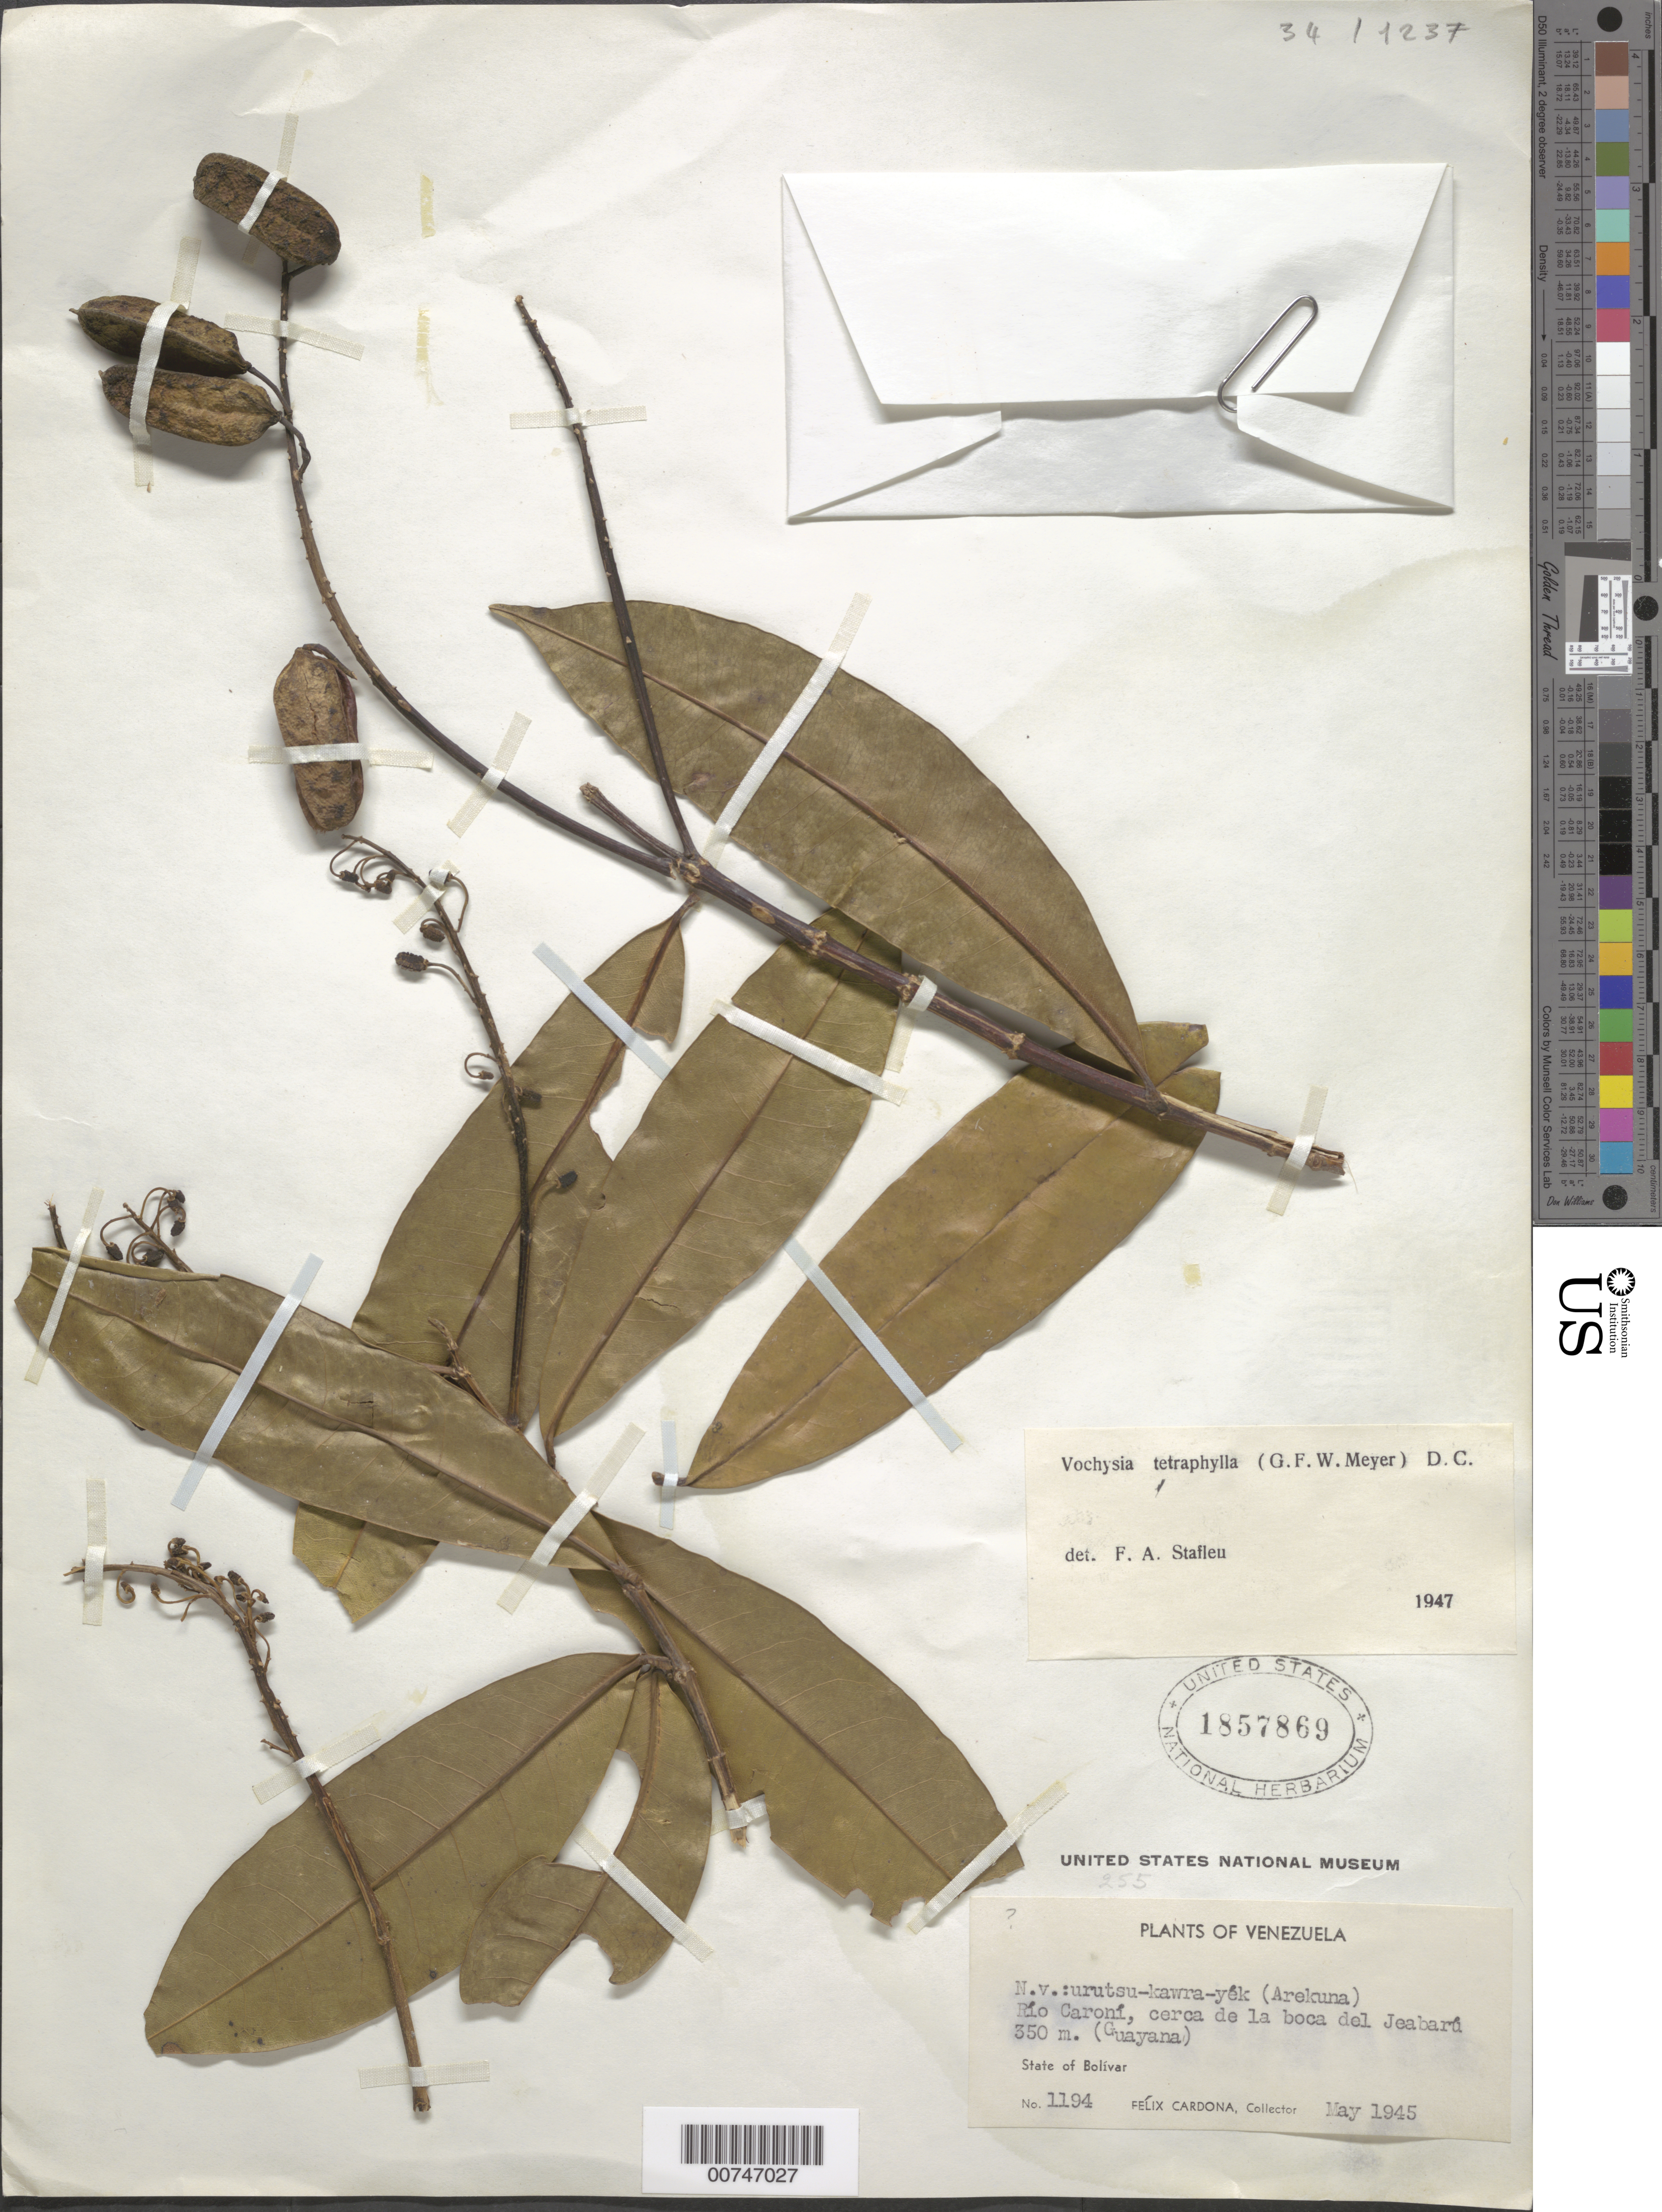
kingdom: Plantae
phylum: Tracheophyta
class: Magnoliopsida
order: Myrtales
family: Vochysiaceae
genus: Vochysia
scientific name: Vochysia tetraphylla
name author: (G. Mey.) DC.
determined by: Stafleu, F. A.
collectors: F. Cardona Puig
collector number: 1194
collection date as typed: May-45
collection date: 1945-05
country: Venezuela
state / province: Bolívar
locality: Río Caroní, Jeabarú (Guayana)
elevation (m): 350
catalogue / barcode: US 1857869